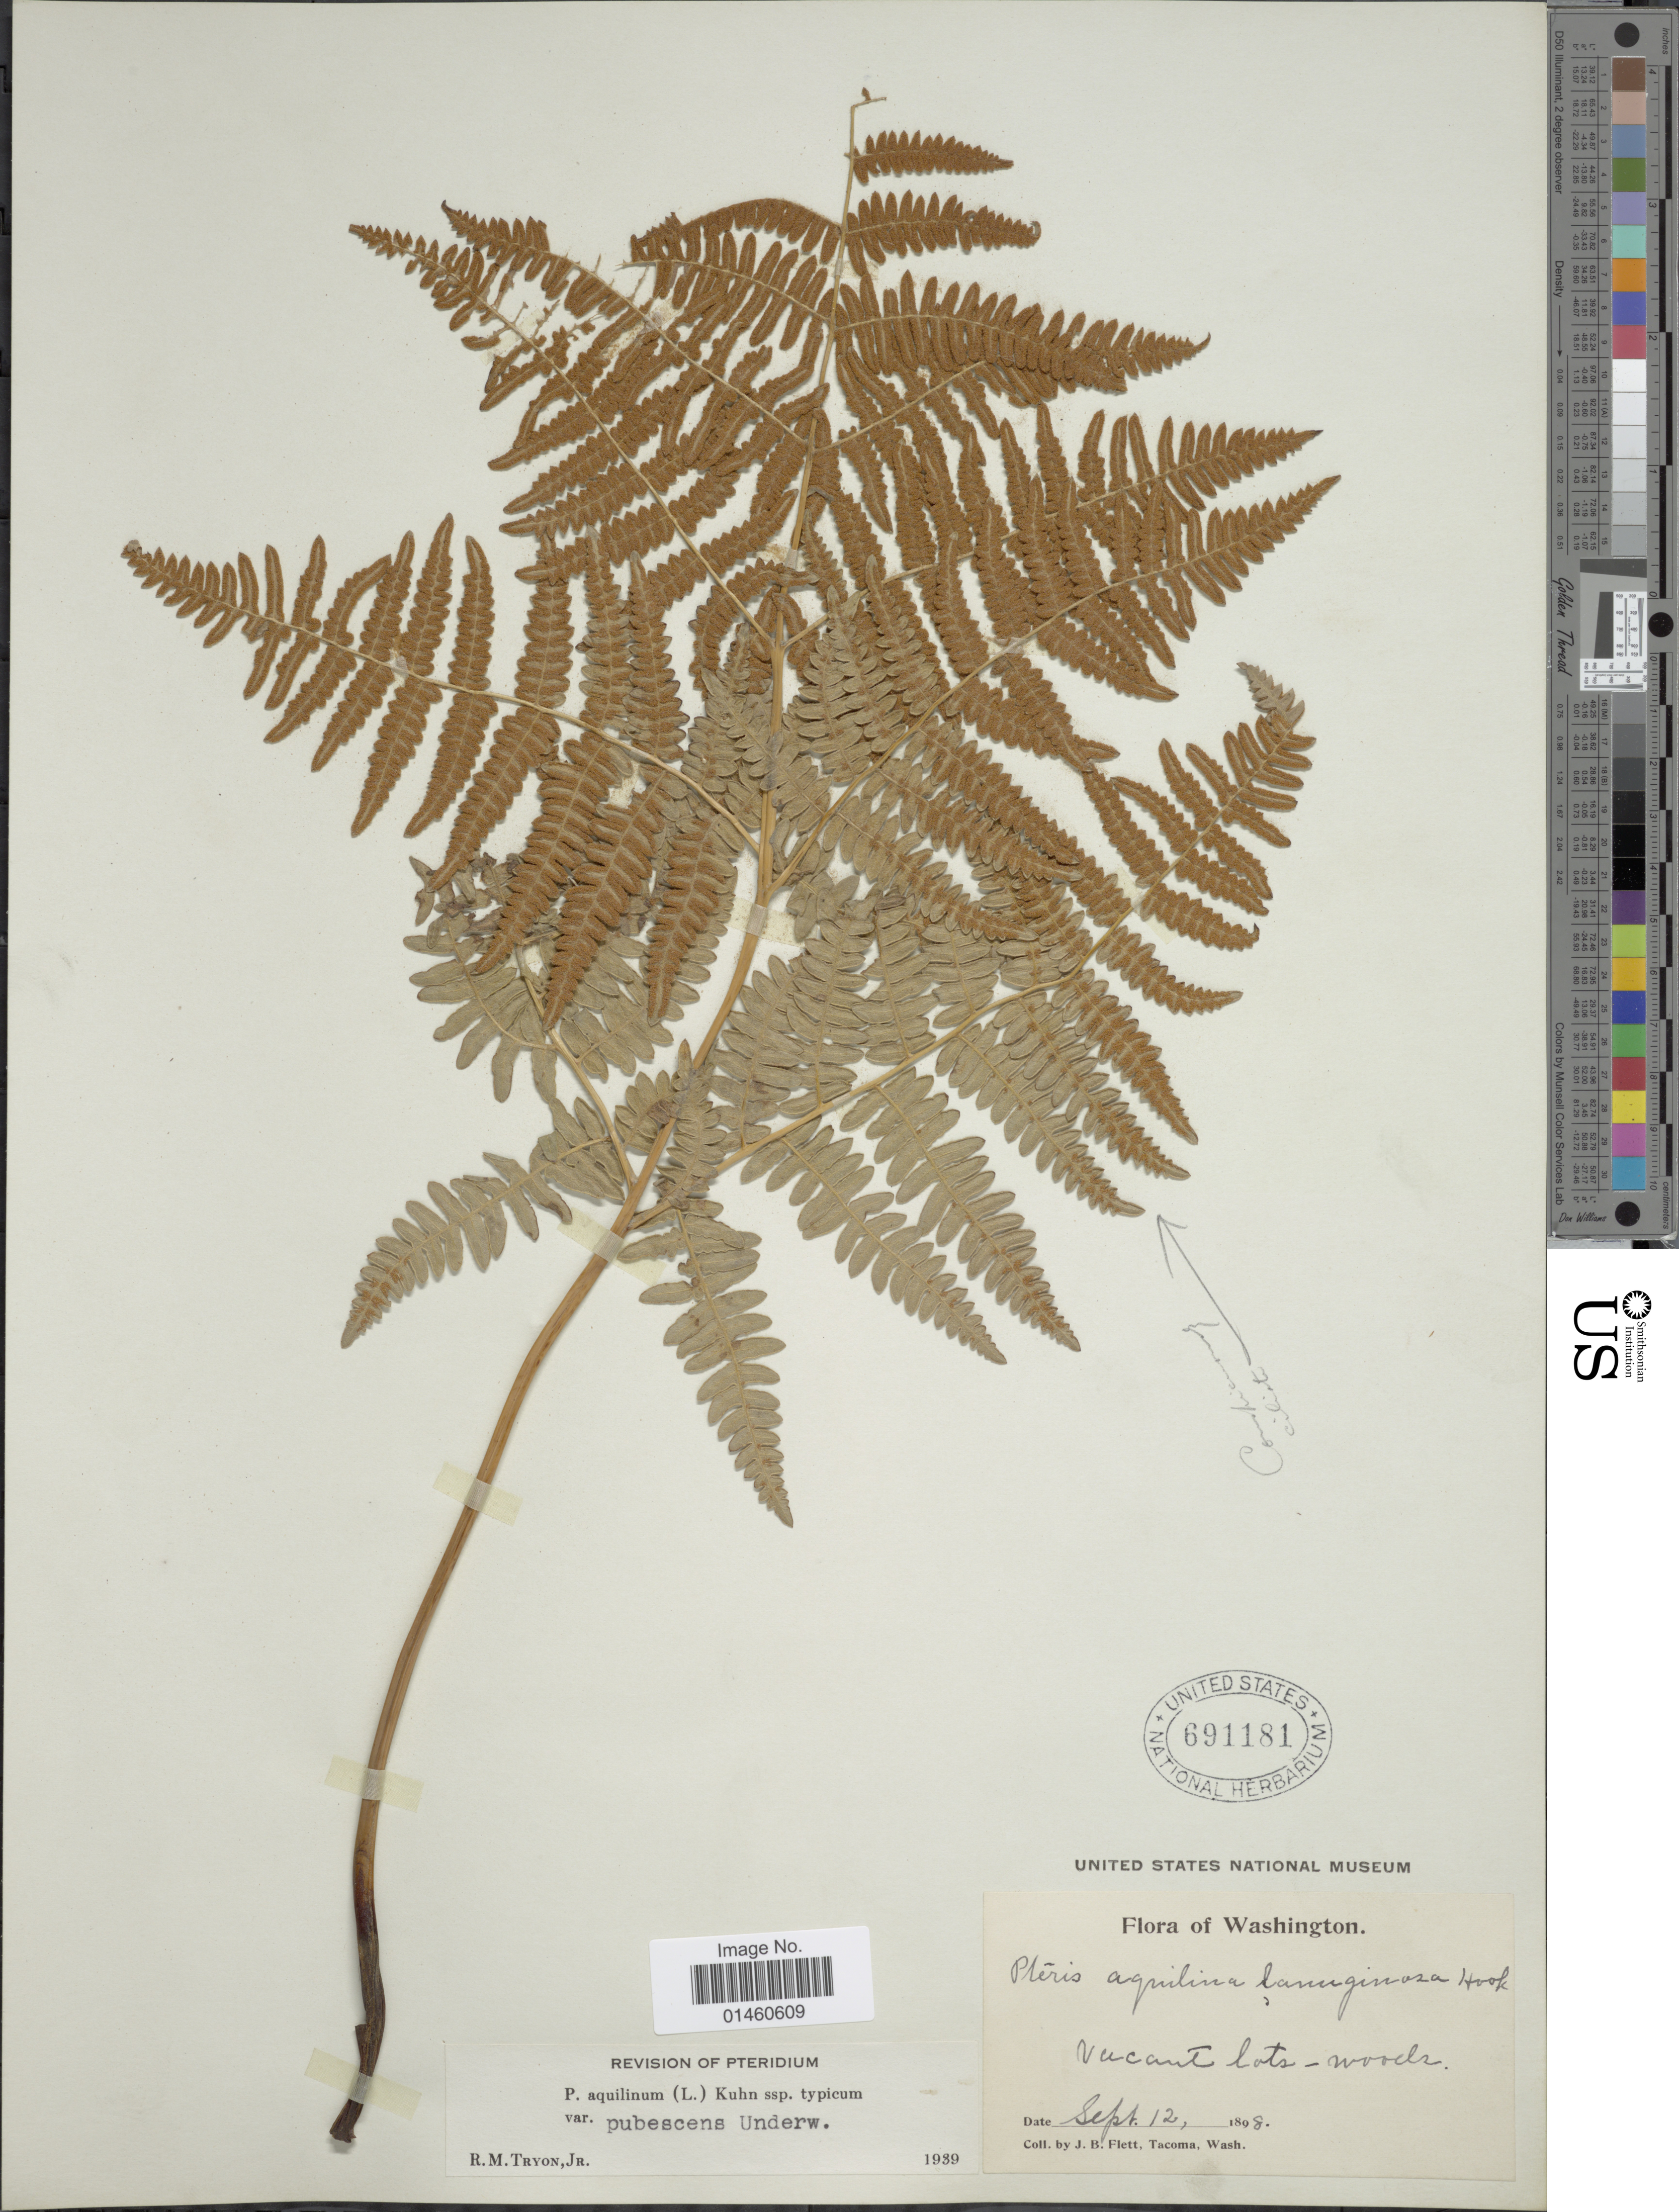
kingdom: Plantae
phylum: Tracheophyta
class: Polypodiopsida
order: Polypodiales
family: Dennstaedtiaceae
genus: Pteridium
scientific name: Pteridium pubescens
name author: (Underw.) Christenh.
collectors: J. Flett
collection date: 1898-09-12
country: United States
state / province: Washington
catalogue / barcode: US 691181